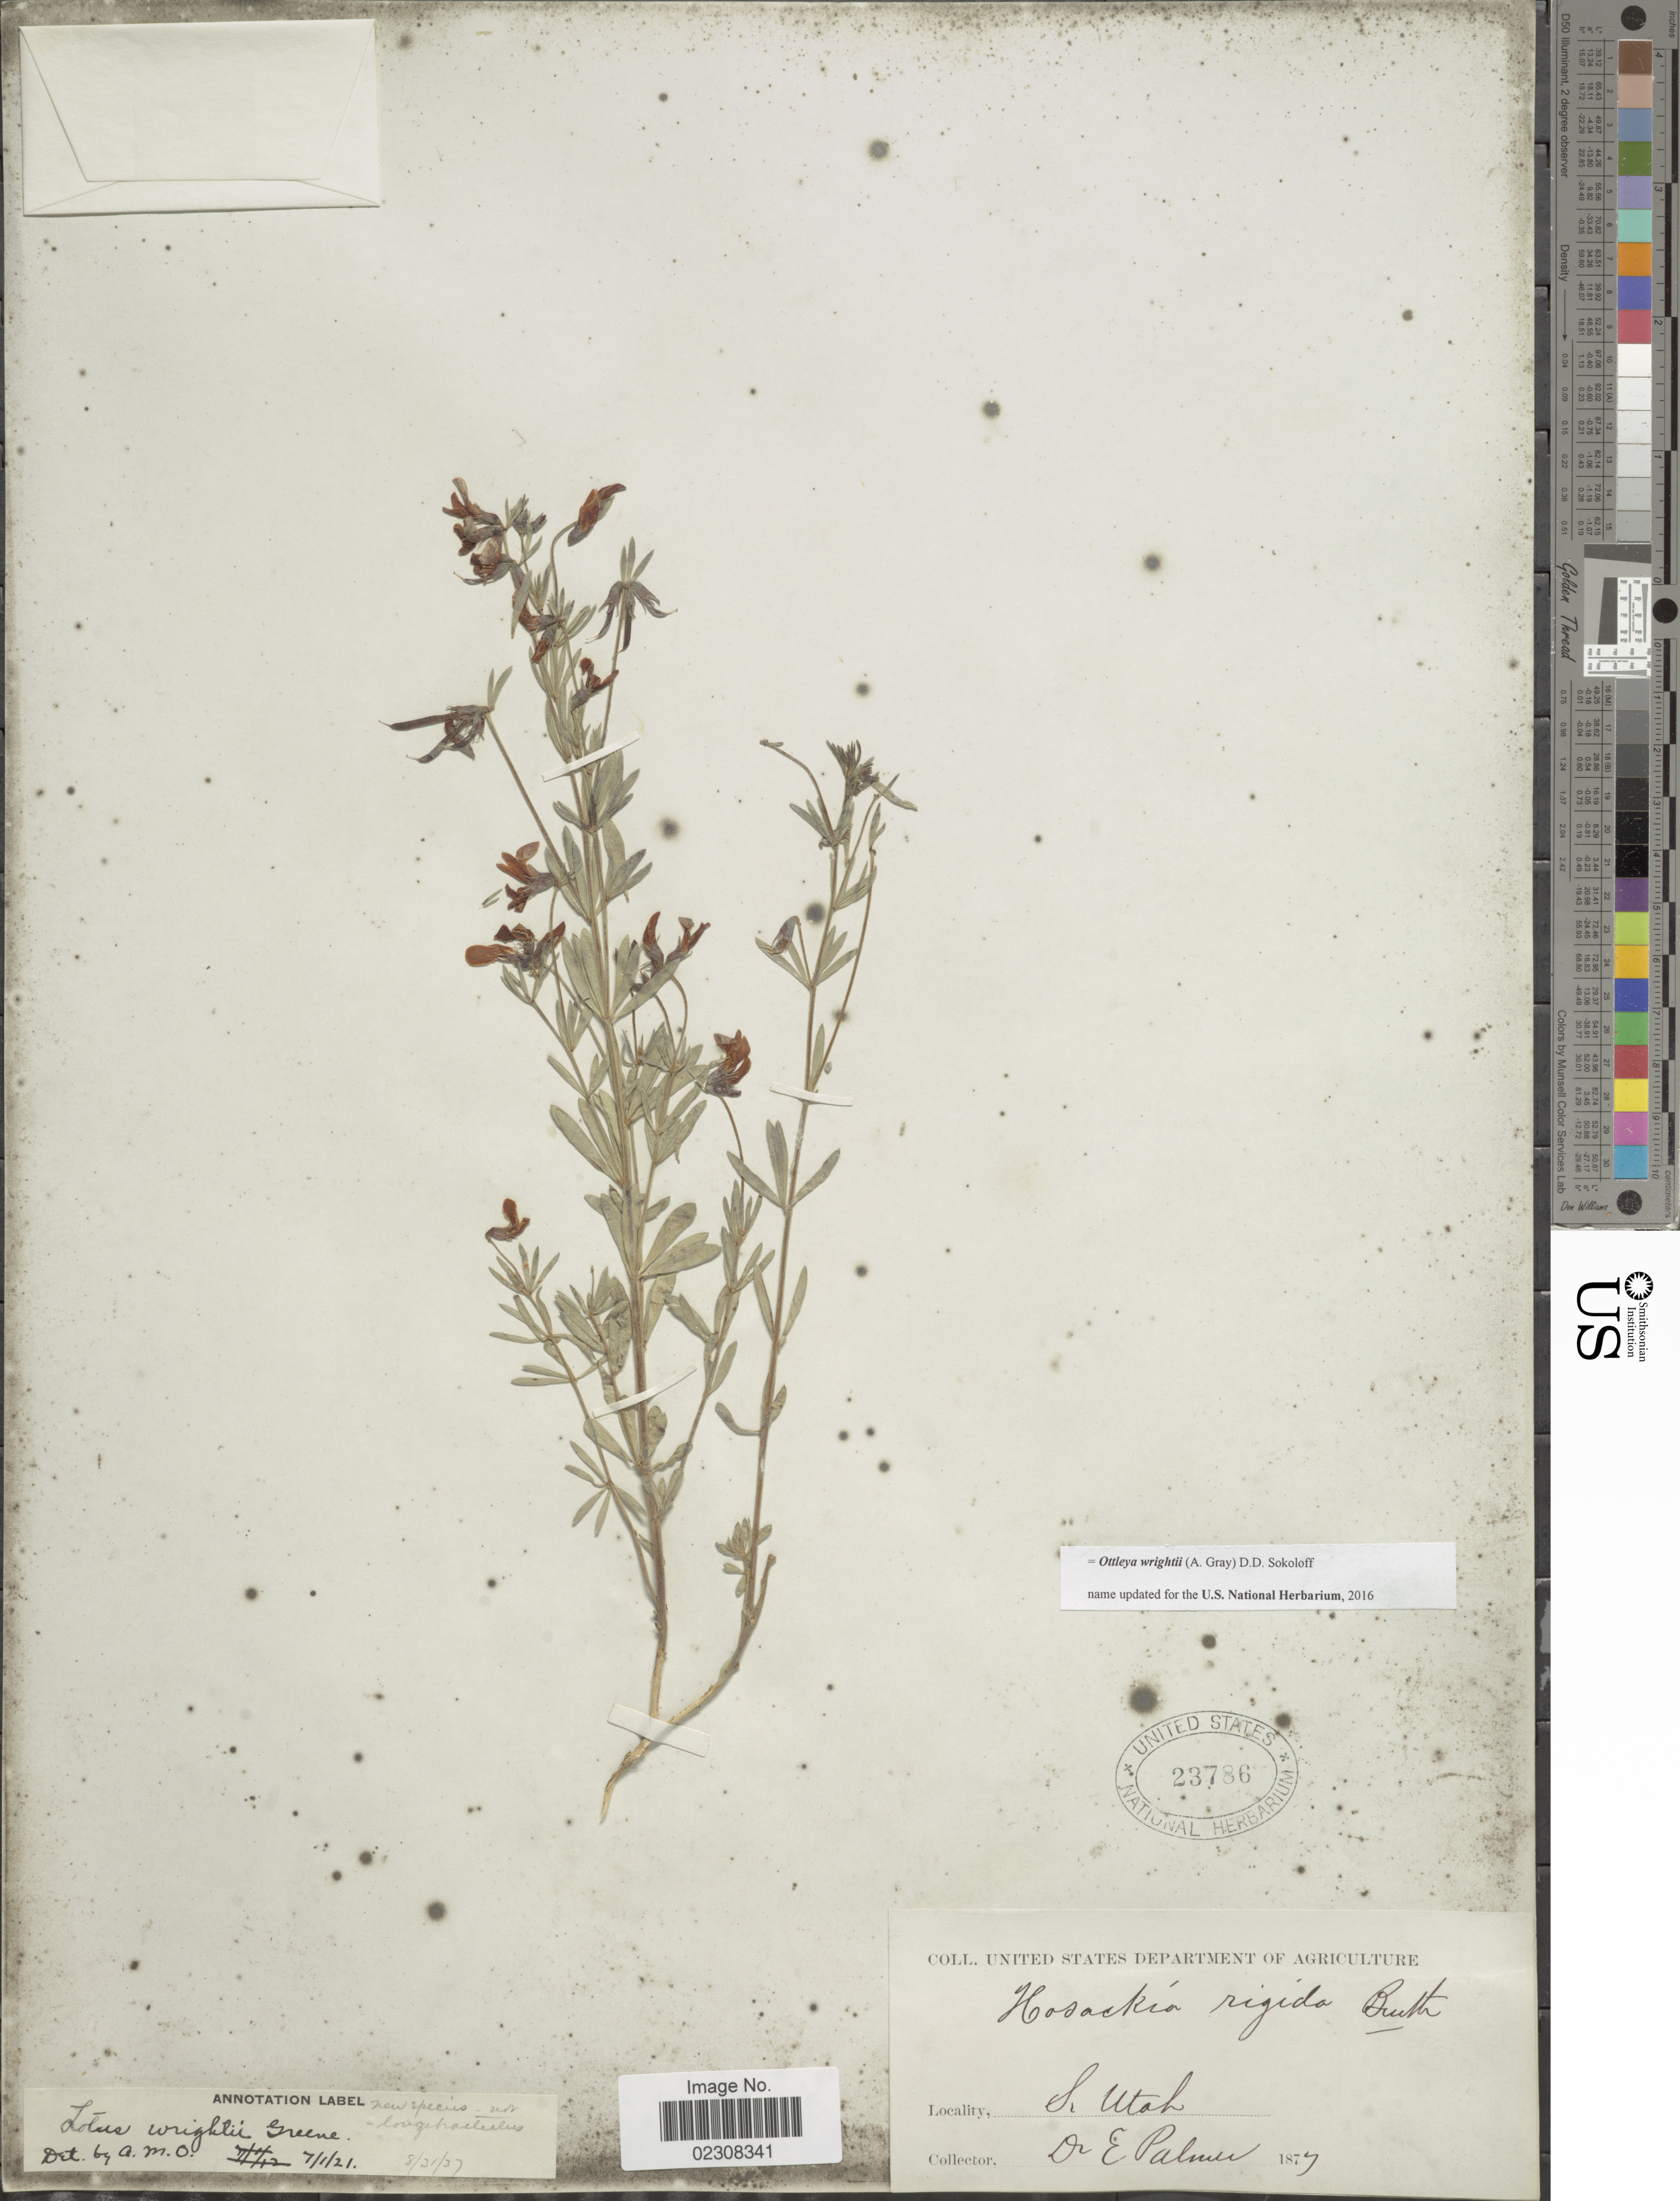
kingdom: Plantae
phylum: Tracheophyta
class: Magnoliopsida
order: Fabales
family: Fabaceae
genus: Ottleya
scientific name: Ottleya wrightii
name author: (A. Gray) D.D. Sokoloff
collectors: E. Palmer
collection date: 1877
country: United States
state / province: Utah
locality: S. Utah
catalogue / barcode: US 23786